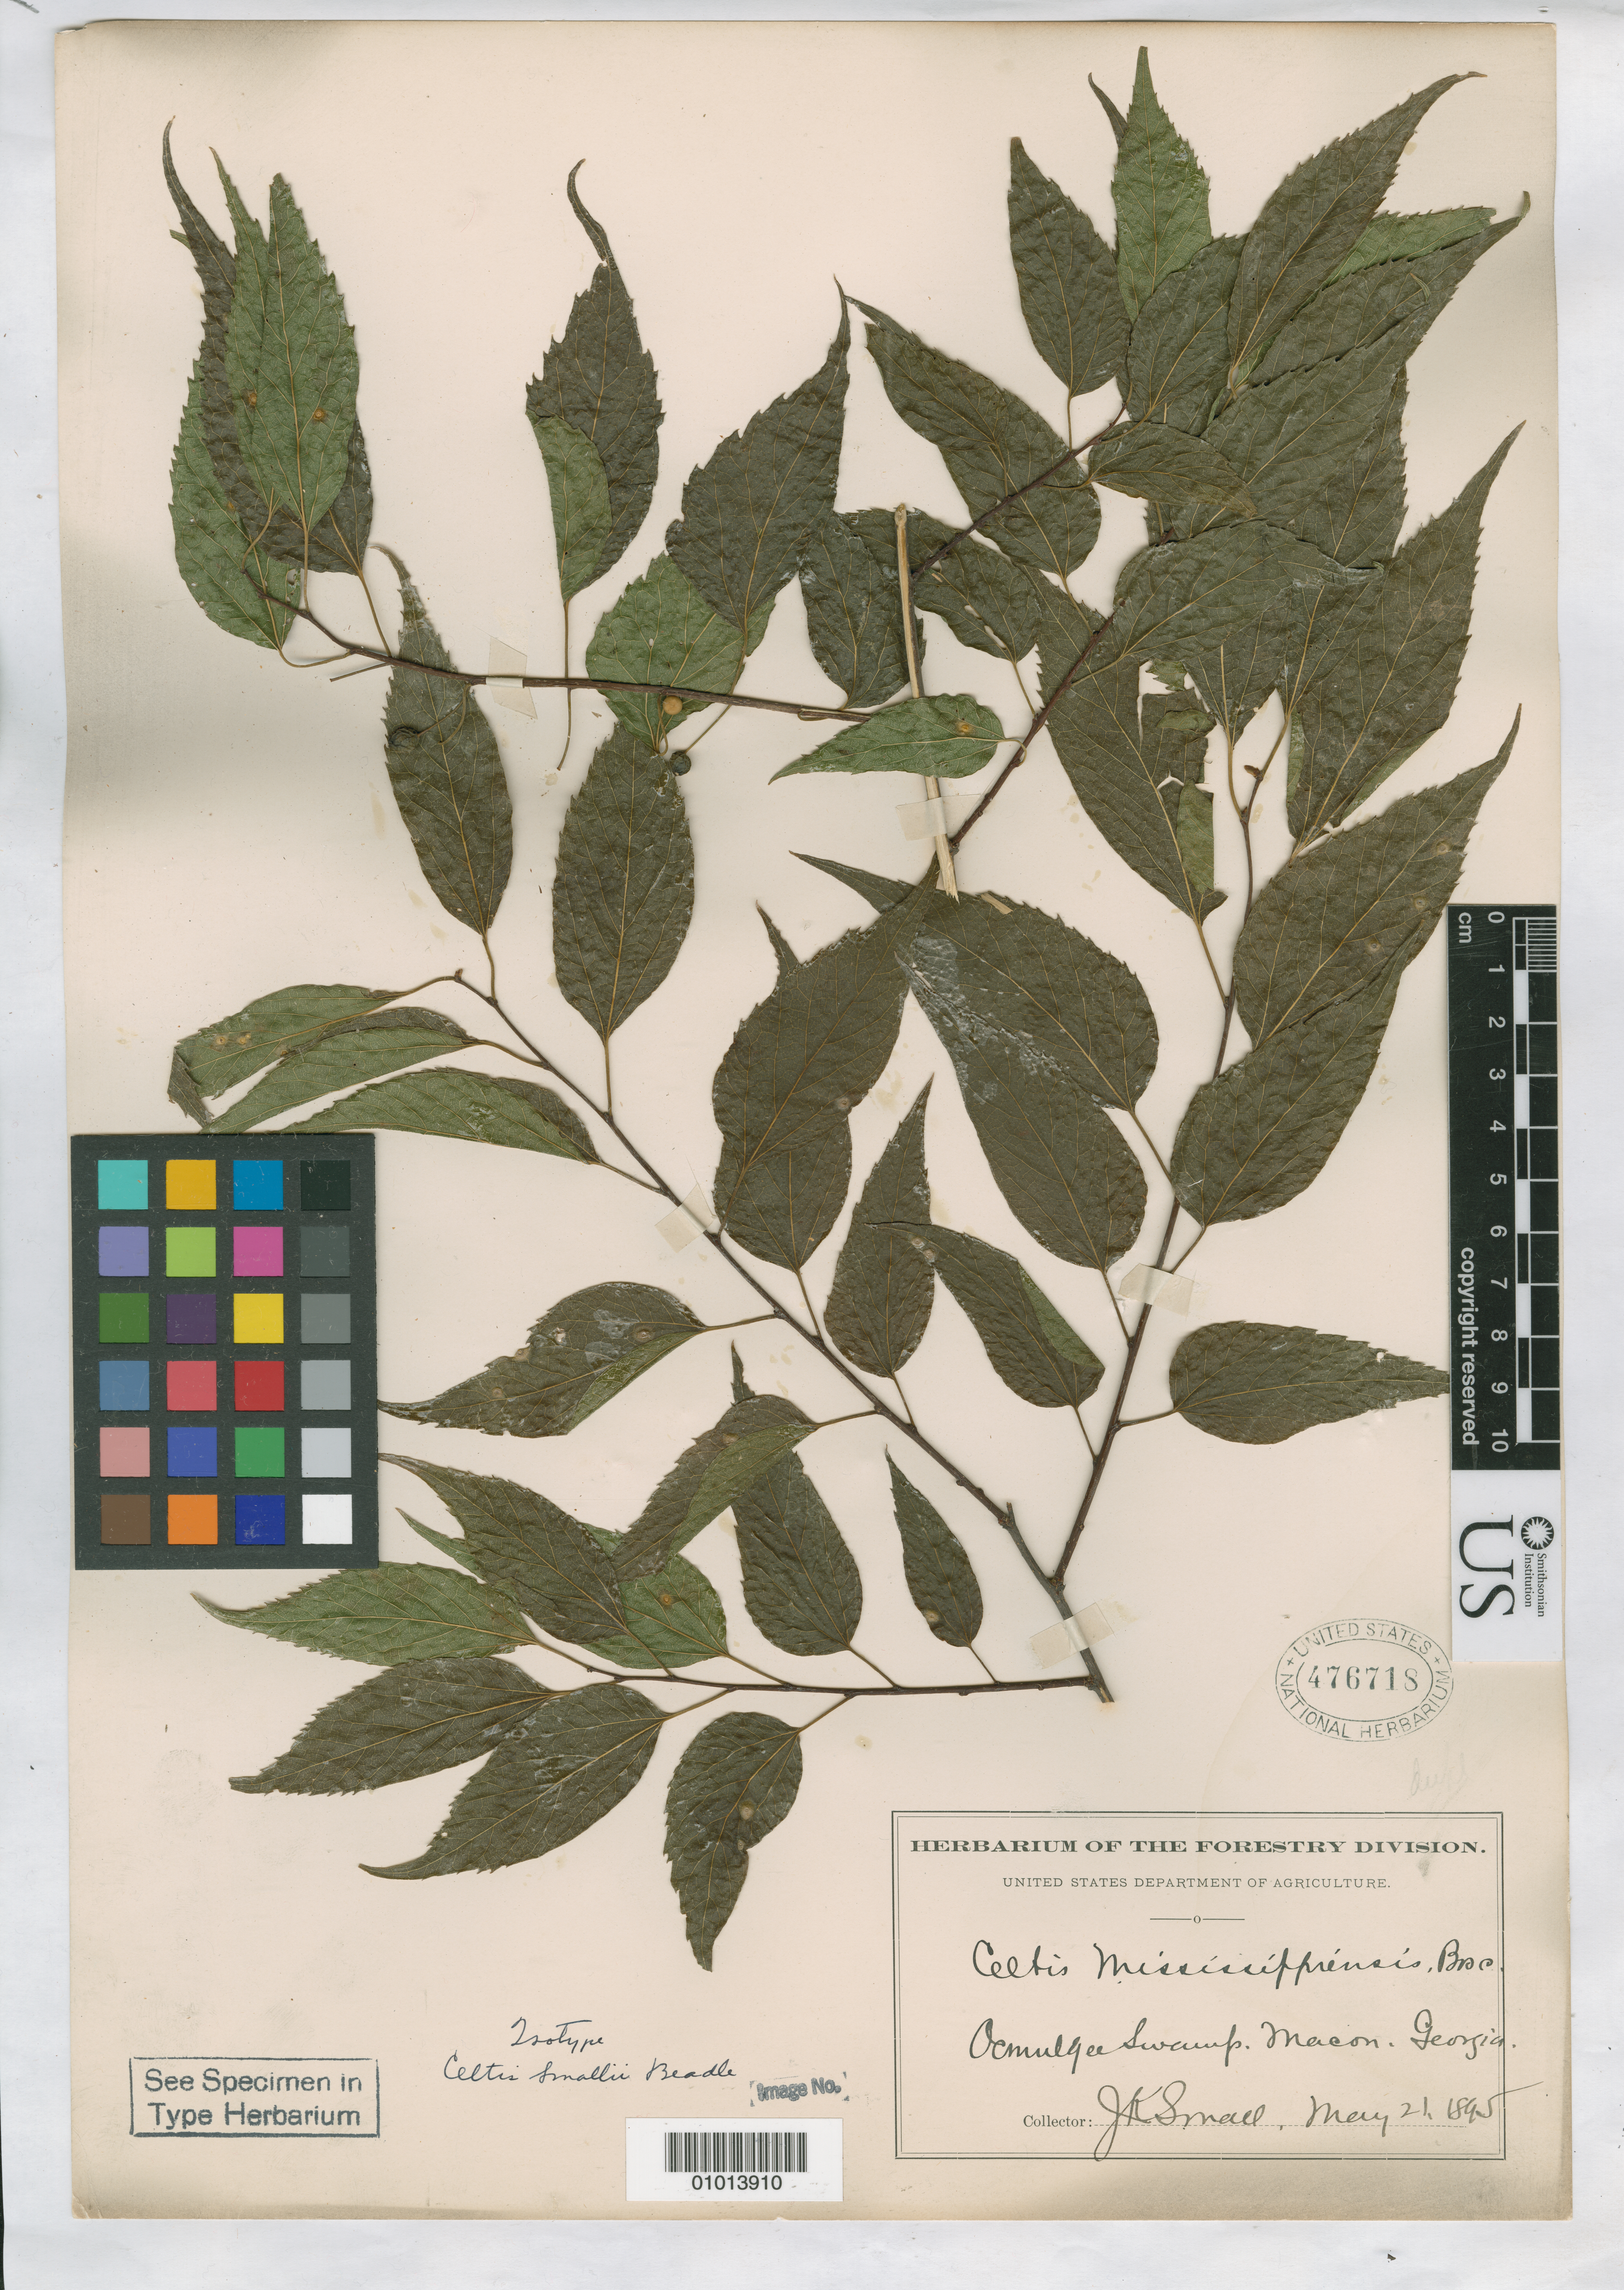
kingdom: Plantae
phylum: Tracheophyta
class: Magnoliopsida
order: Rosales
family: Cannabaceae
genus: Celtis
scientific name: Celtis smallii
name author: Beadle in Small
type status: Isotype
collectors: J. K. Small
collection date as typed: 21 May 1895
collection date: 1895-05-21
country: United States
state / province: Georgia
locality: Ocmulgee Swamp, Macon.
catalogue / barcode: US 476718